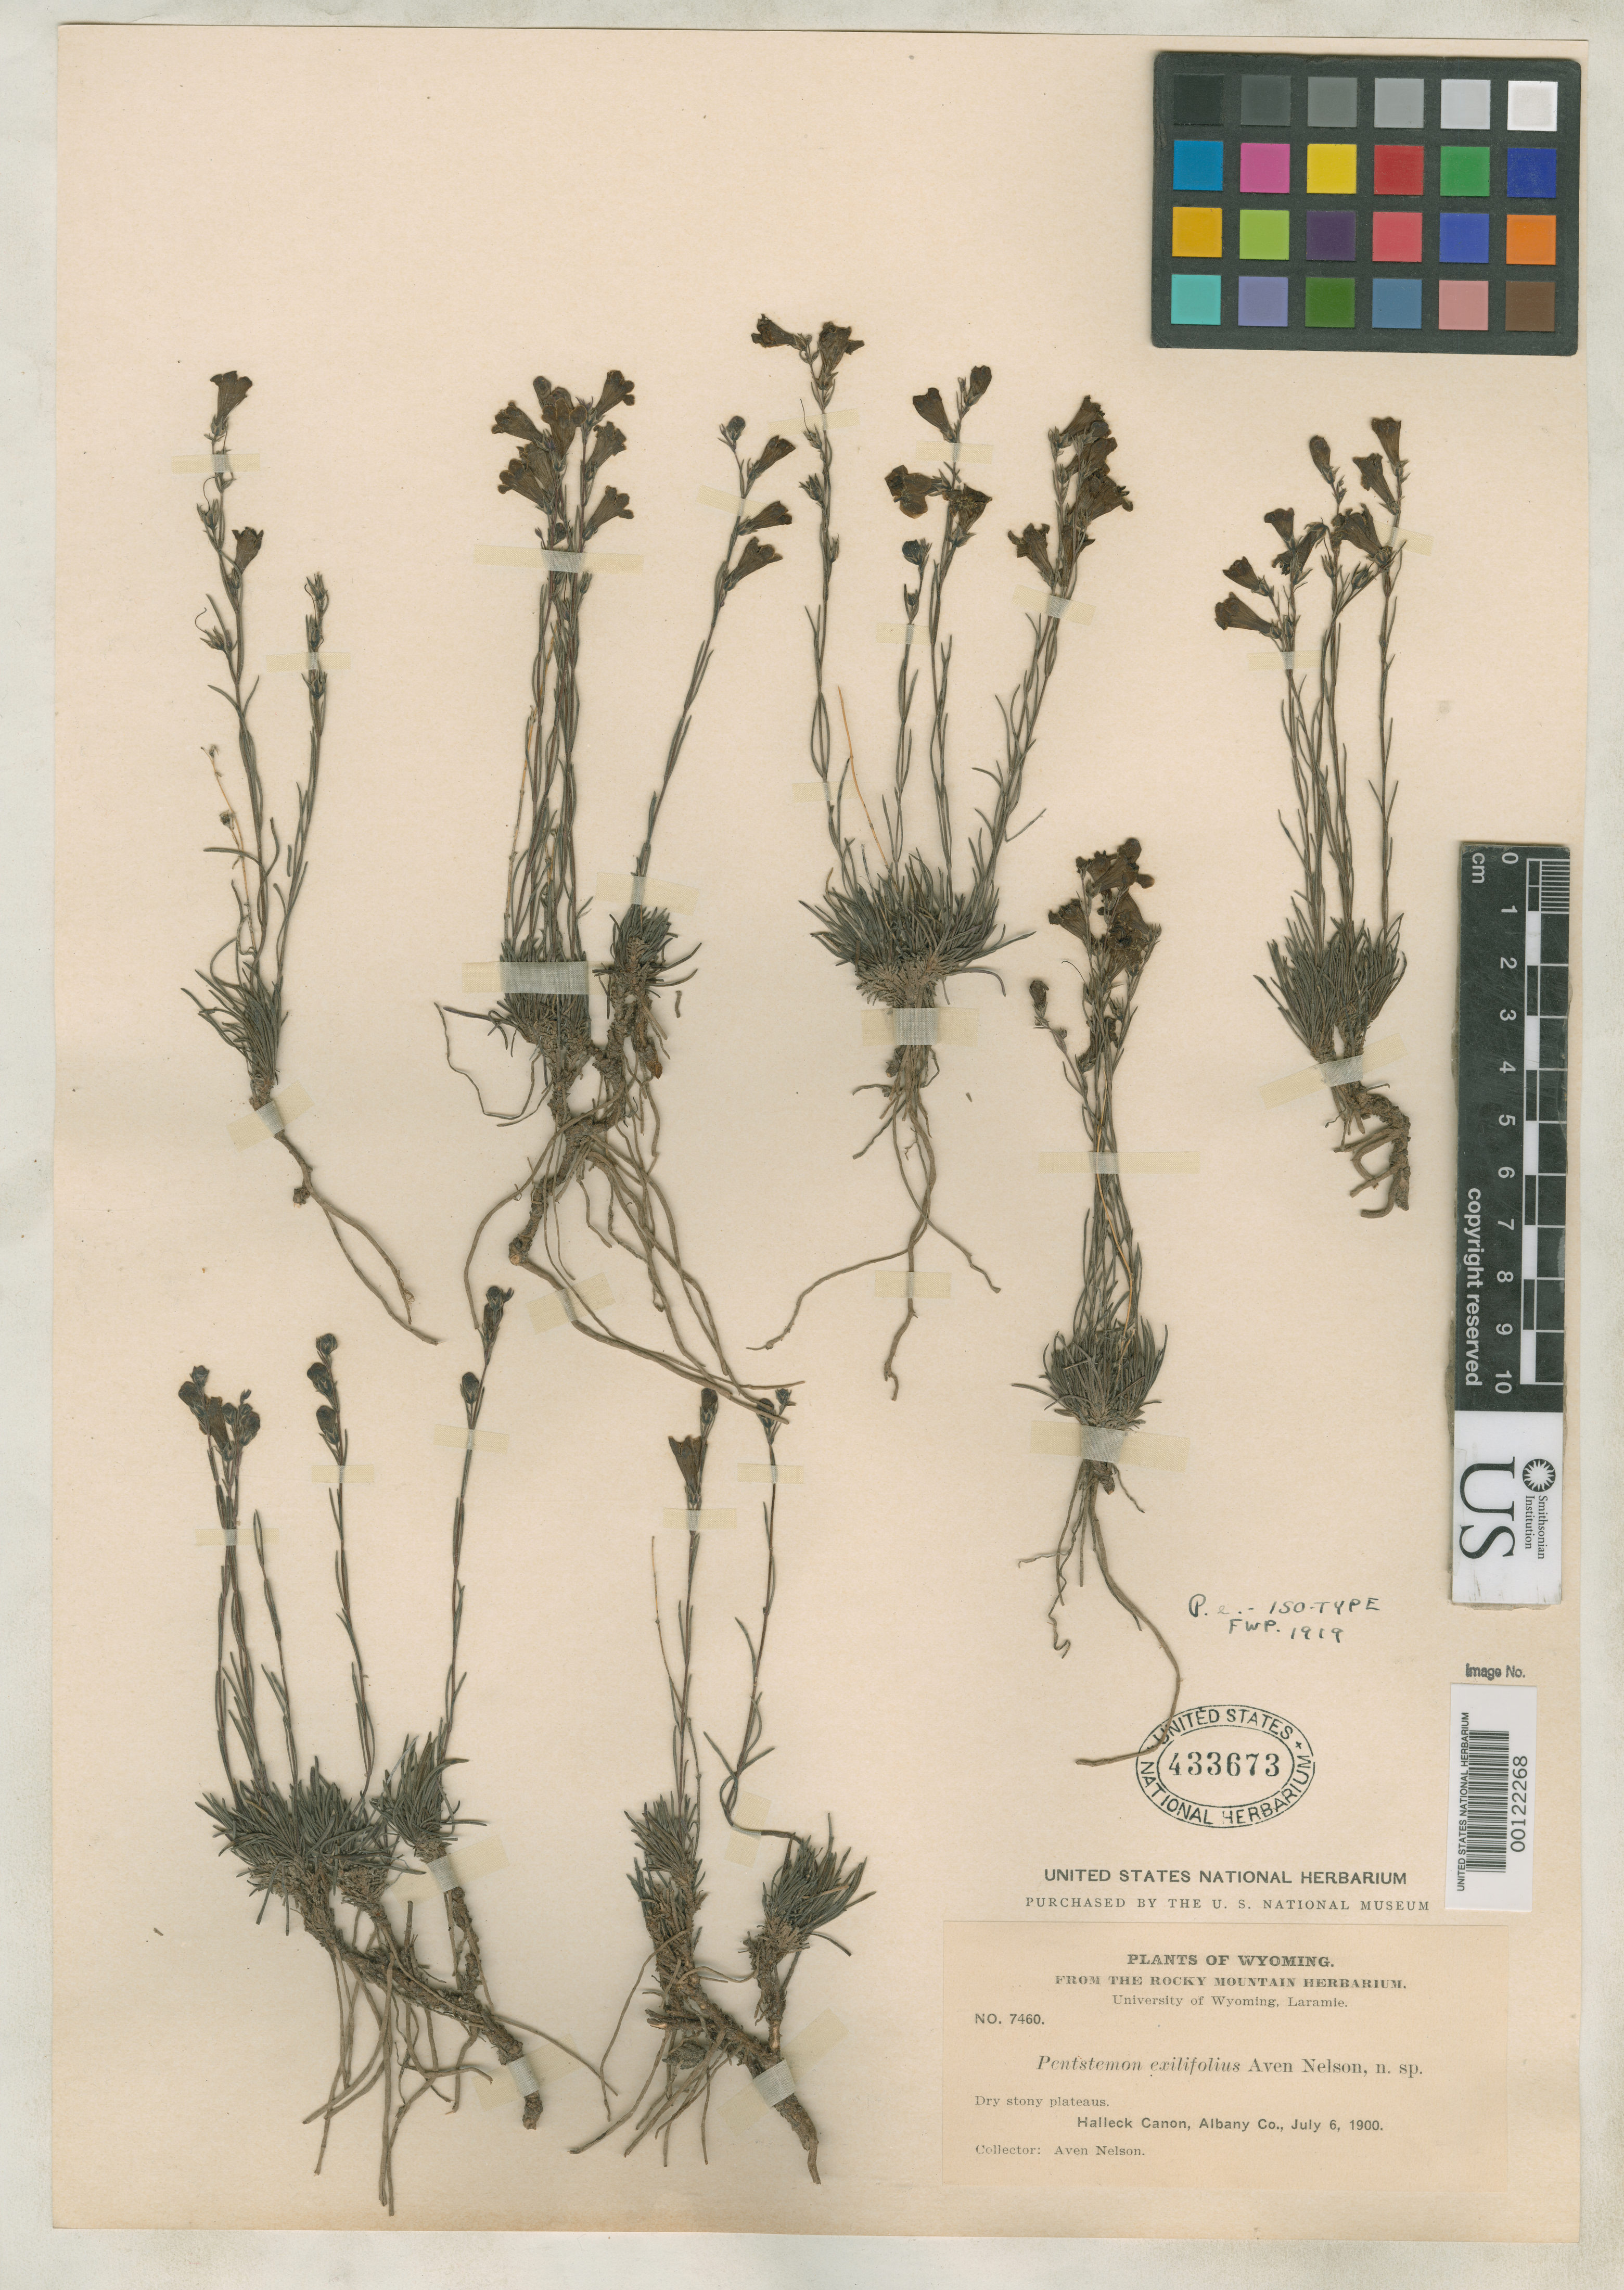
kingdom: Plantae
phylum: Tracheophyta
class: Magnoliopsida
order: Lamiales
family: Plantaginaceae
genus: Penstemon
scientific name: Penstemon exilifolius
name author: A. Nelson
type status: Isotype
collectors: A. Nelson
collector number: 7460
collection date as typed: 06 Jul 1900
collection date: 1900-07-06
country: United States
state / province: Wyoming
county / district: Albany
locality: Halleck Canyon.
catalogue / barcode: US 433673